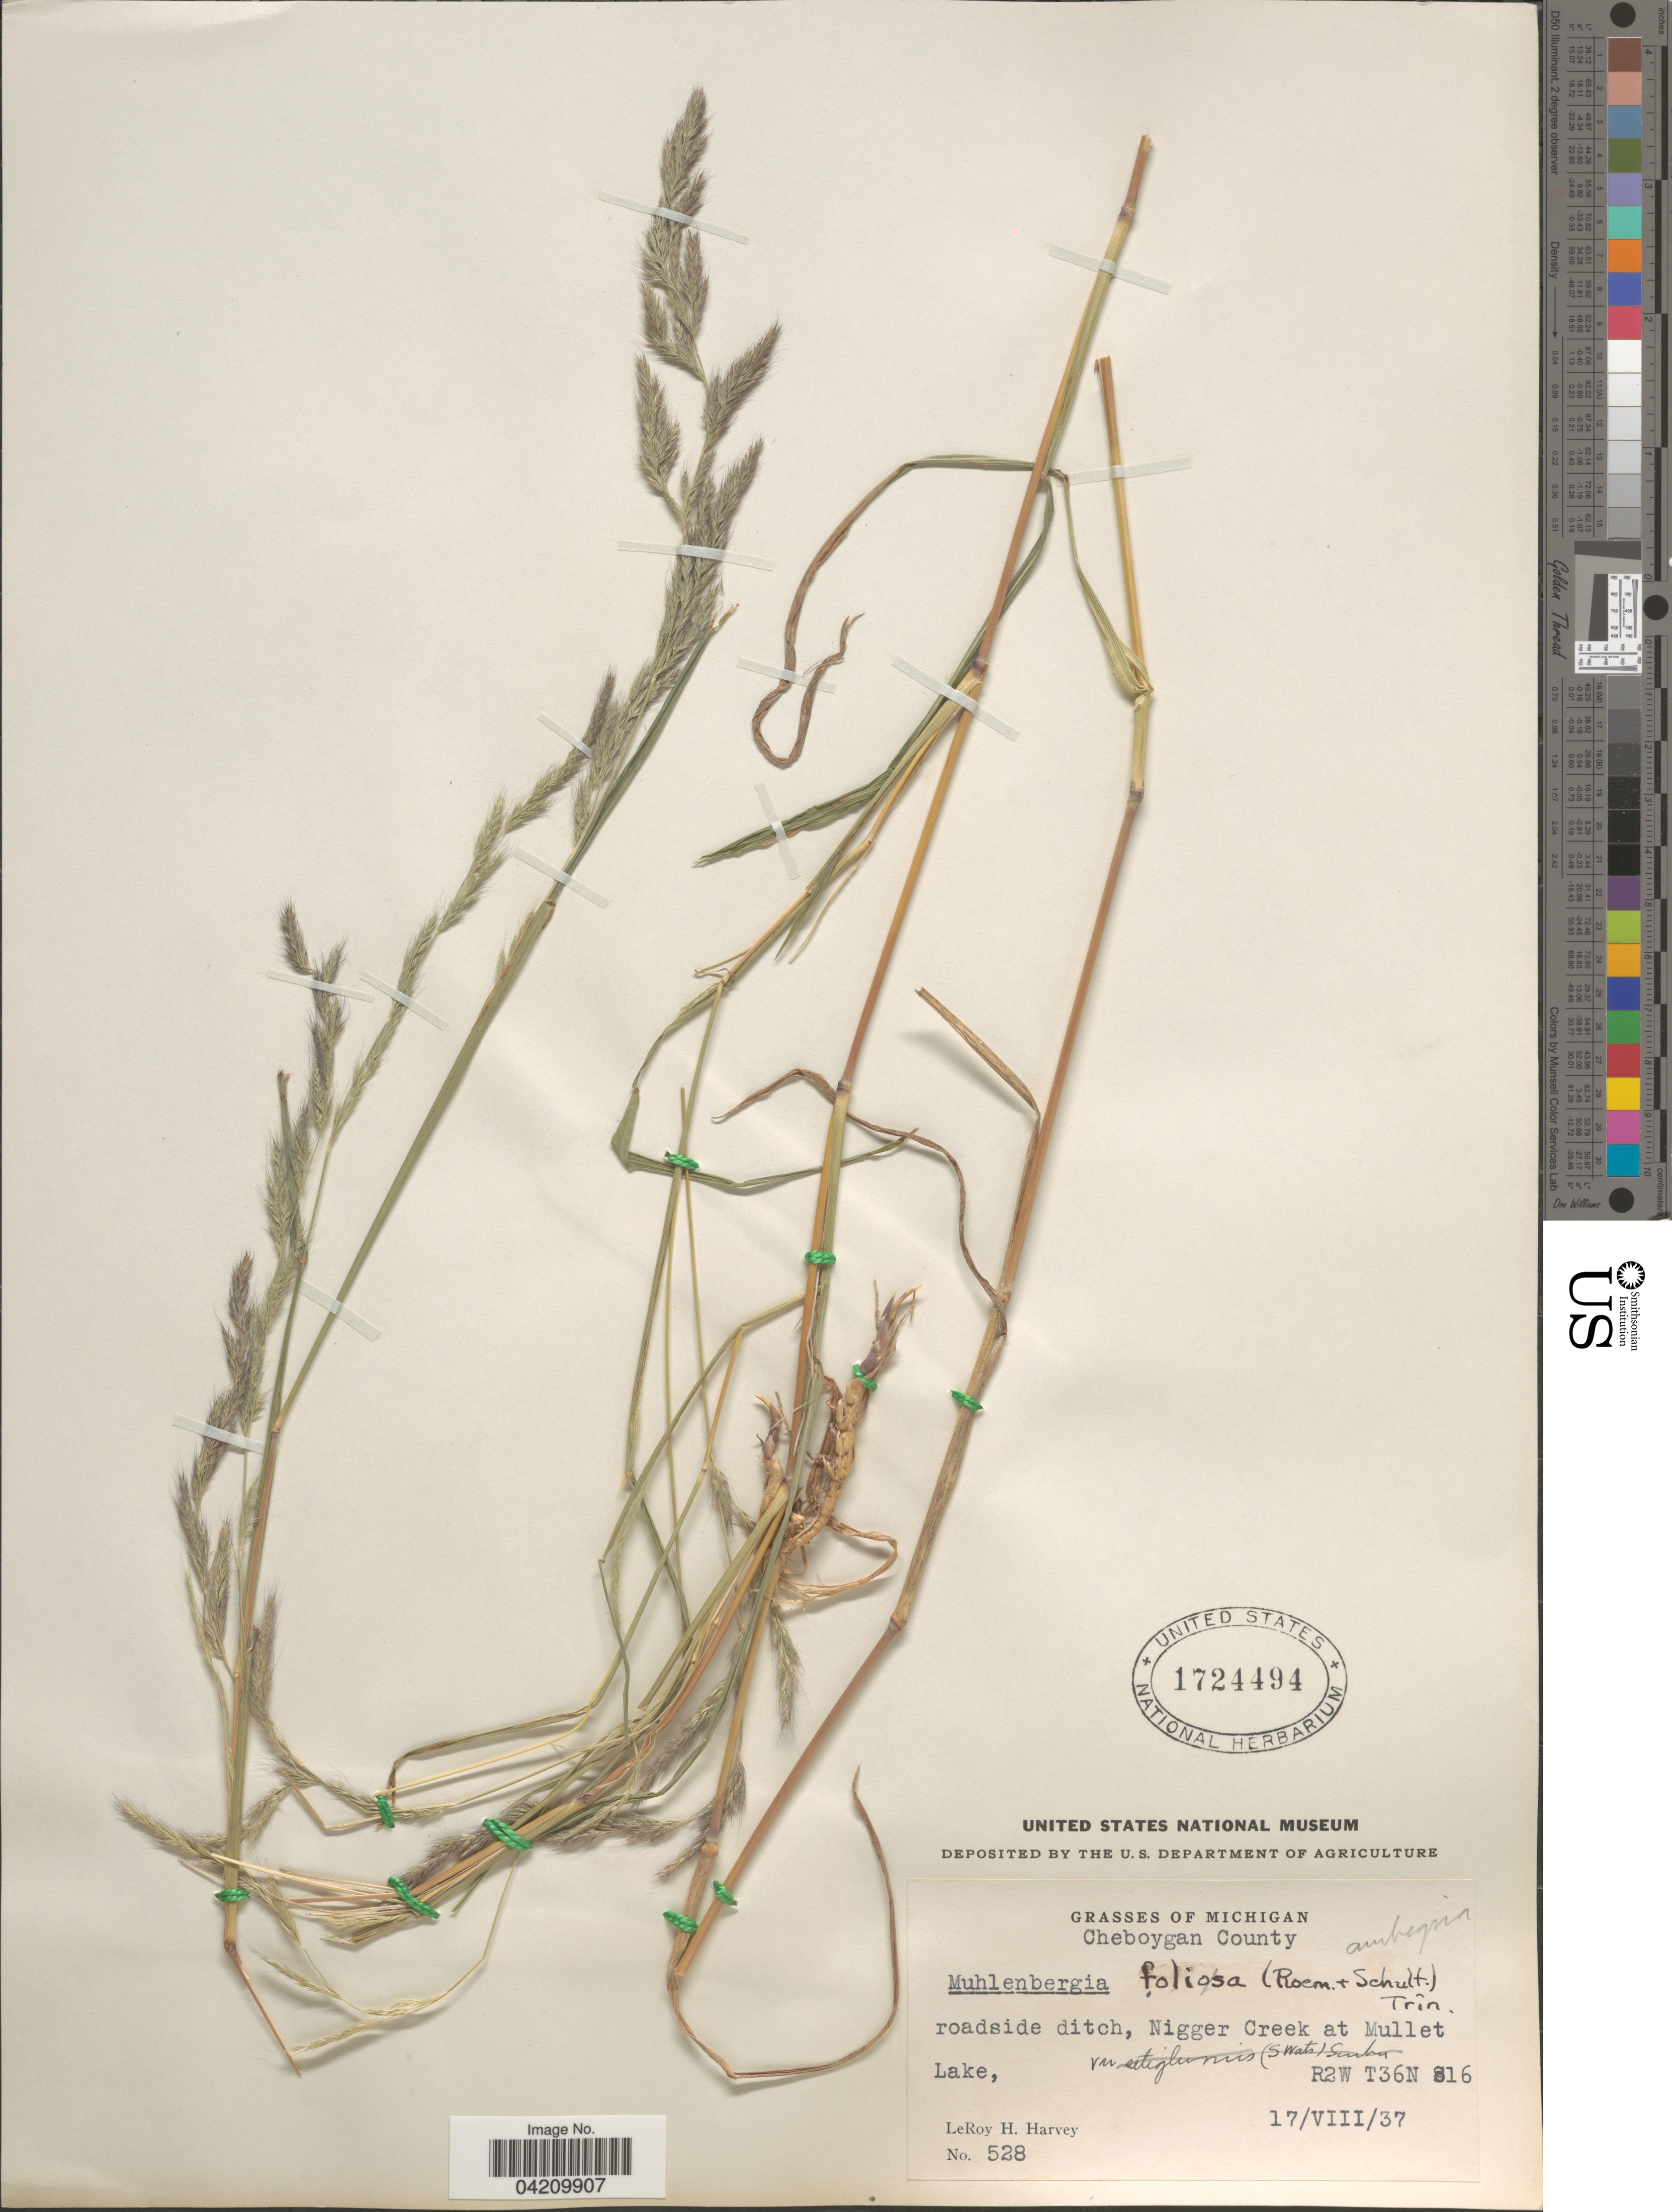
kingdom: Plantae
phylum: Tracheophyta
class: Liliopsida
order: Poales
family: Poaceae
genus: Muhlenbergia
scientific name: Muhlenbergia mexicana var. filiformis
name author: (Torr.) Scribn.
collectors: L. H. Harvey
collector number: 528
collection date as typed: Transcribed d/m/y: 17/8/37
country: United States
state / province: Michigan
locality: Cheboygan County. Roadside ditch, Nigger Creek at Mullet Lake, R2W T36N S16.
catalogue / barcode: US 1724494